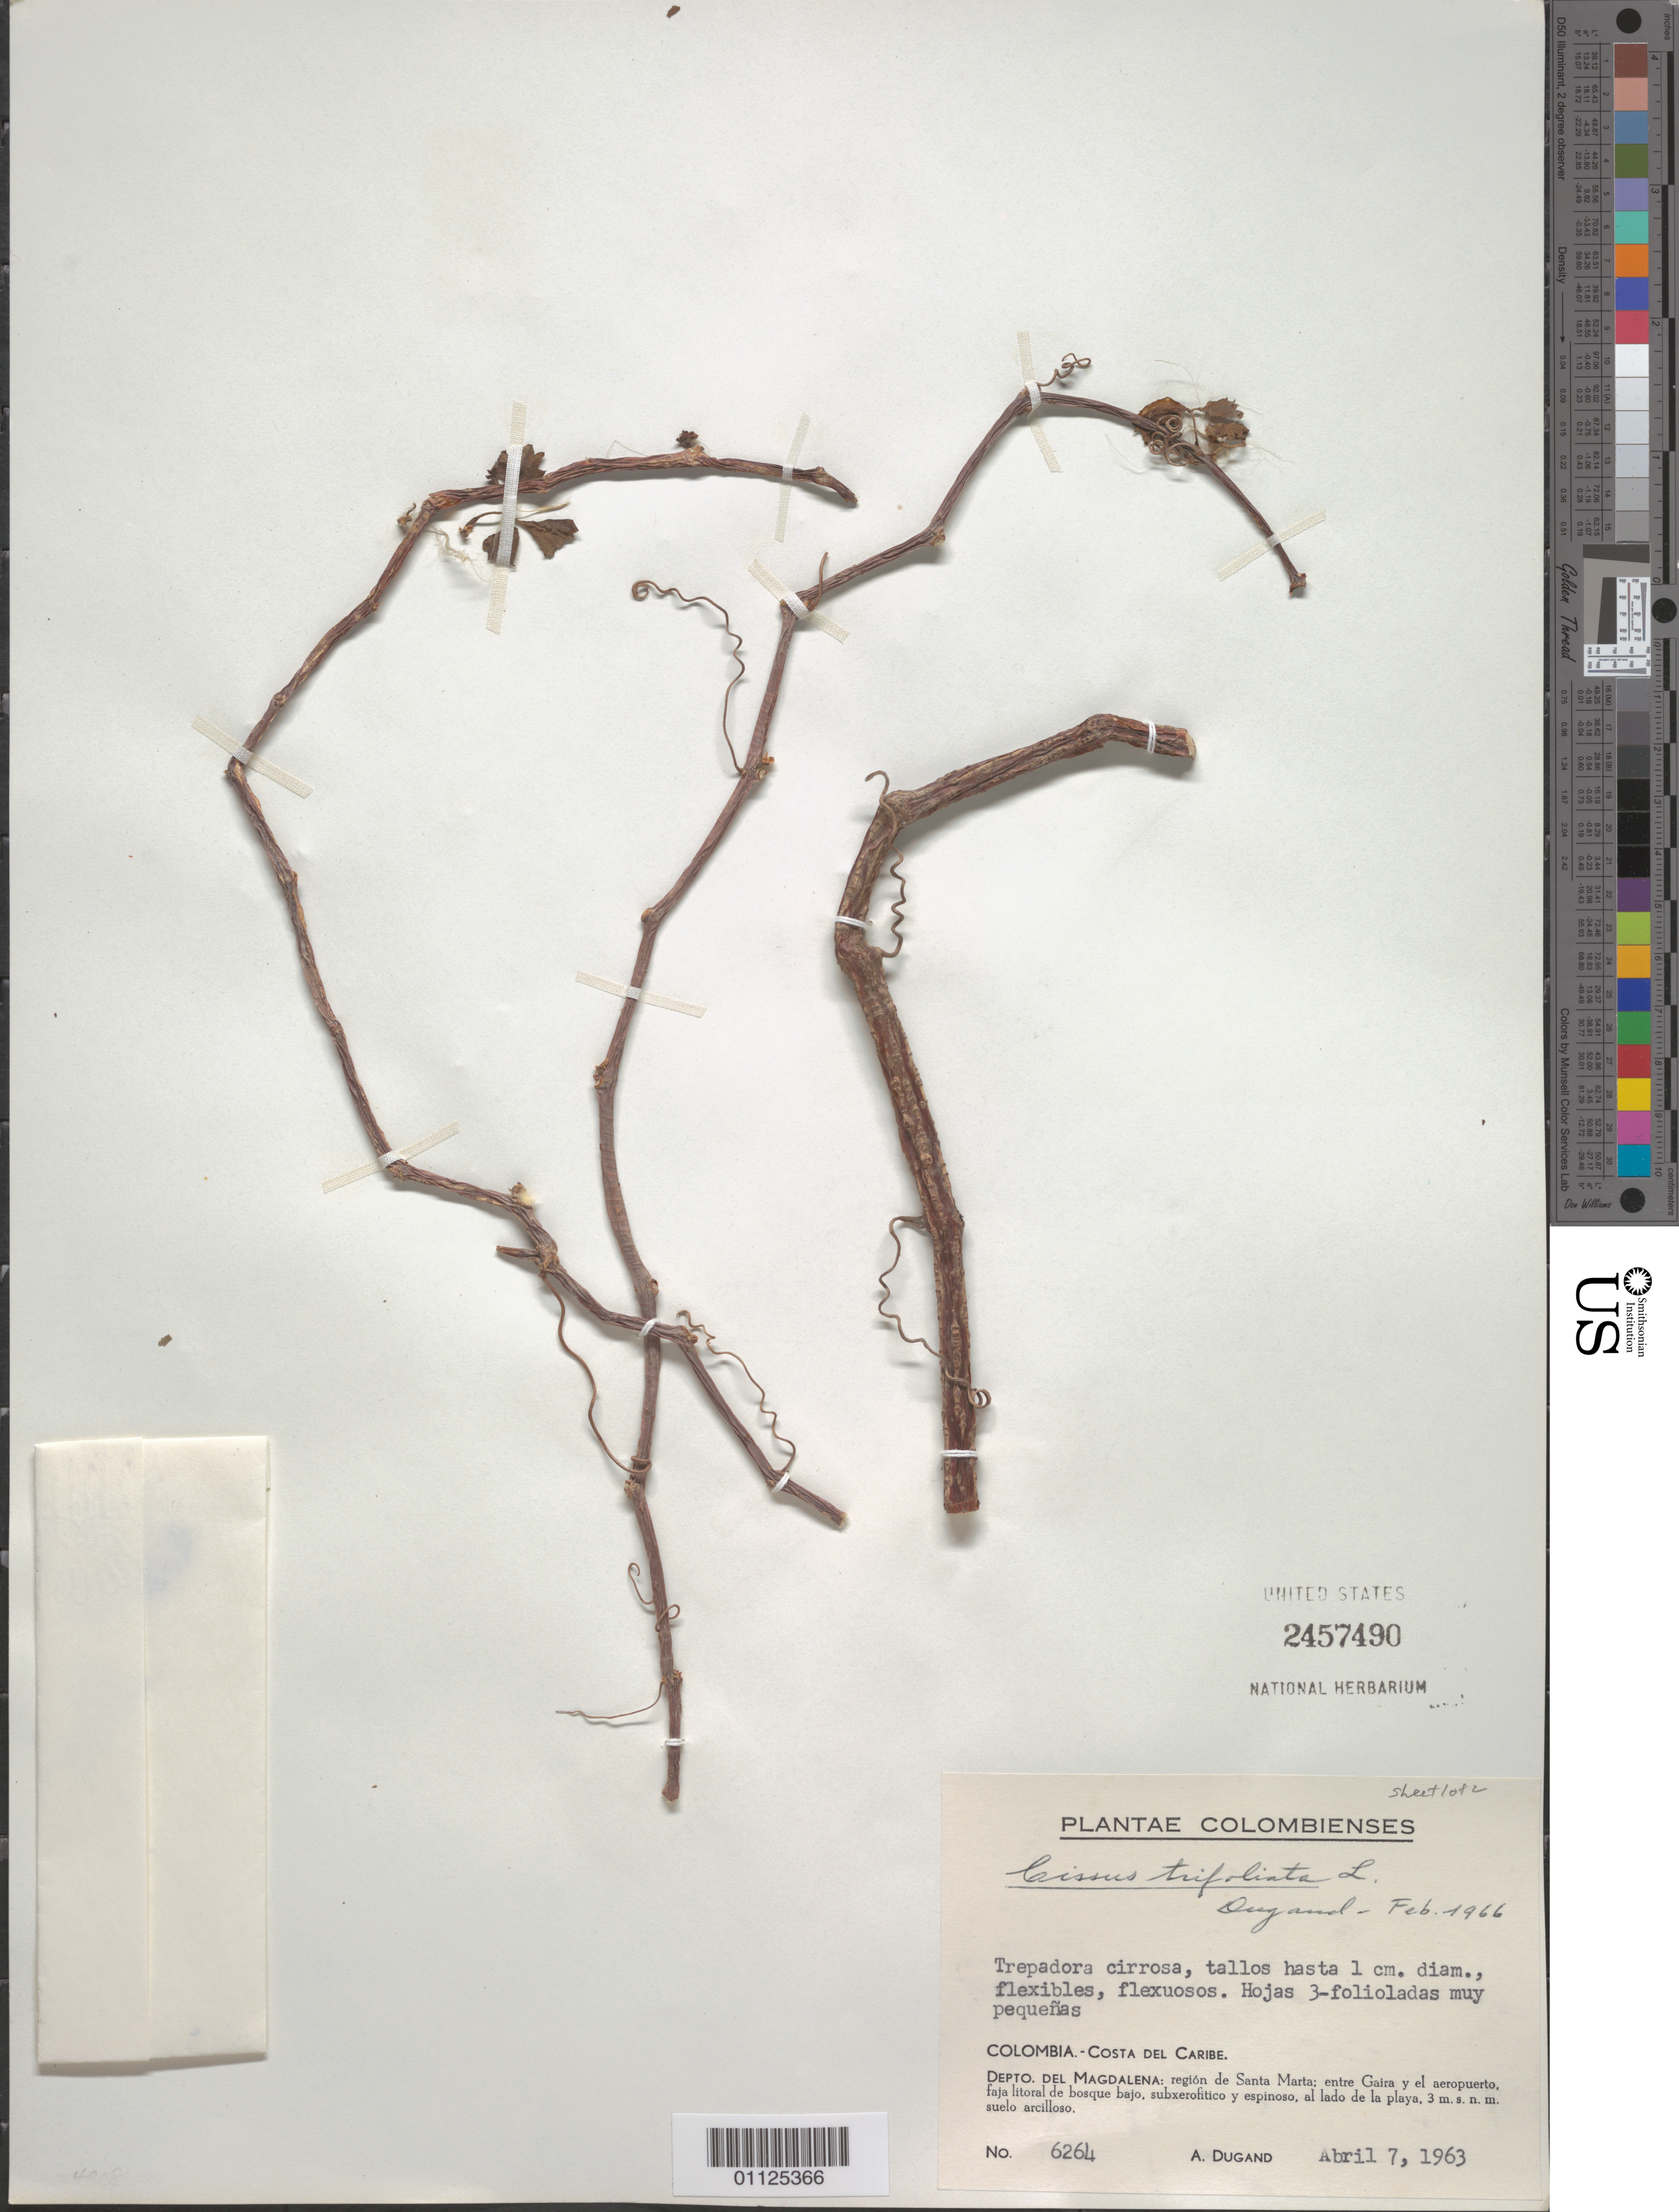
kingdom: Plantae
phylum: Tracheophyta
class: Magnoliopsida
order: Vitales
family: Vitaceae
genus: Cissus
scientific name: Cissus trifoliata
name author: (L.) L.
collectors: A. Dugand G.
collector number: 6264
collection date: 1963-04-07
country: Colombia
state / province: Magdalena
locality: Costa del Caribe. Region de Santa Marta; entre Gaira y el aeropuerto.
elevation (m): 3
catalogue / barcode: US 2457490